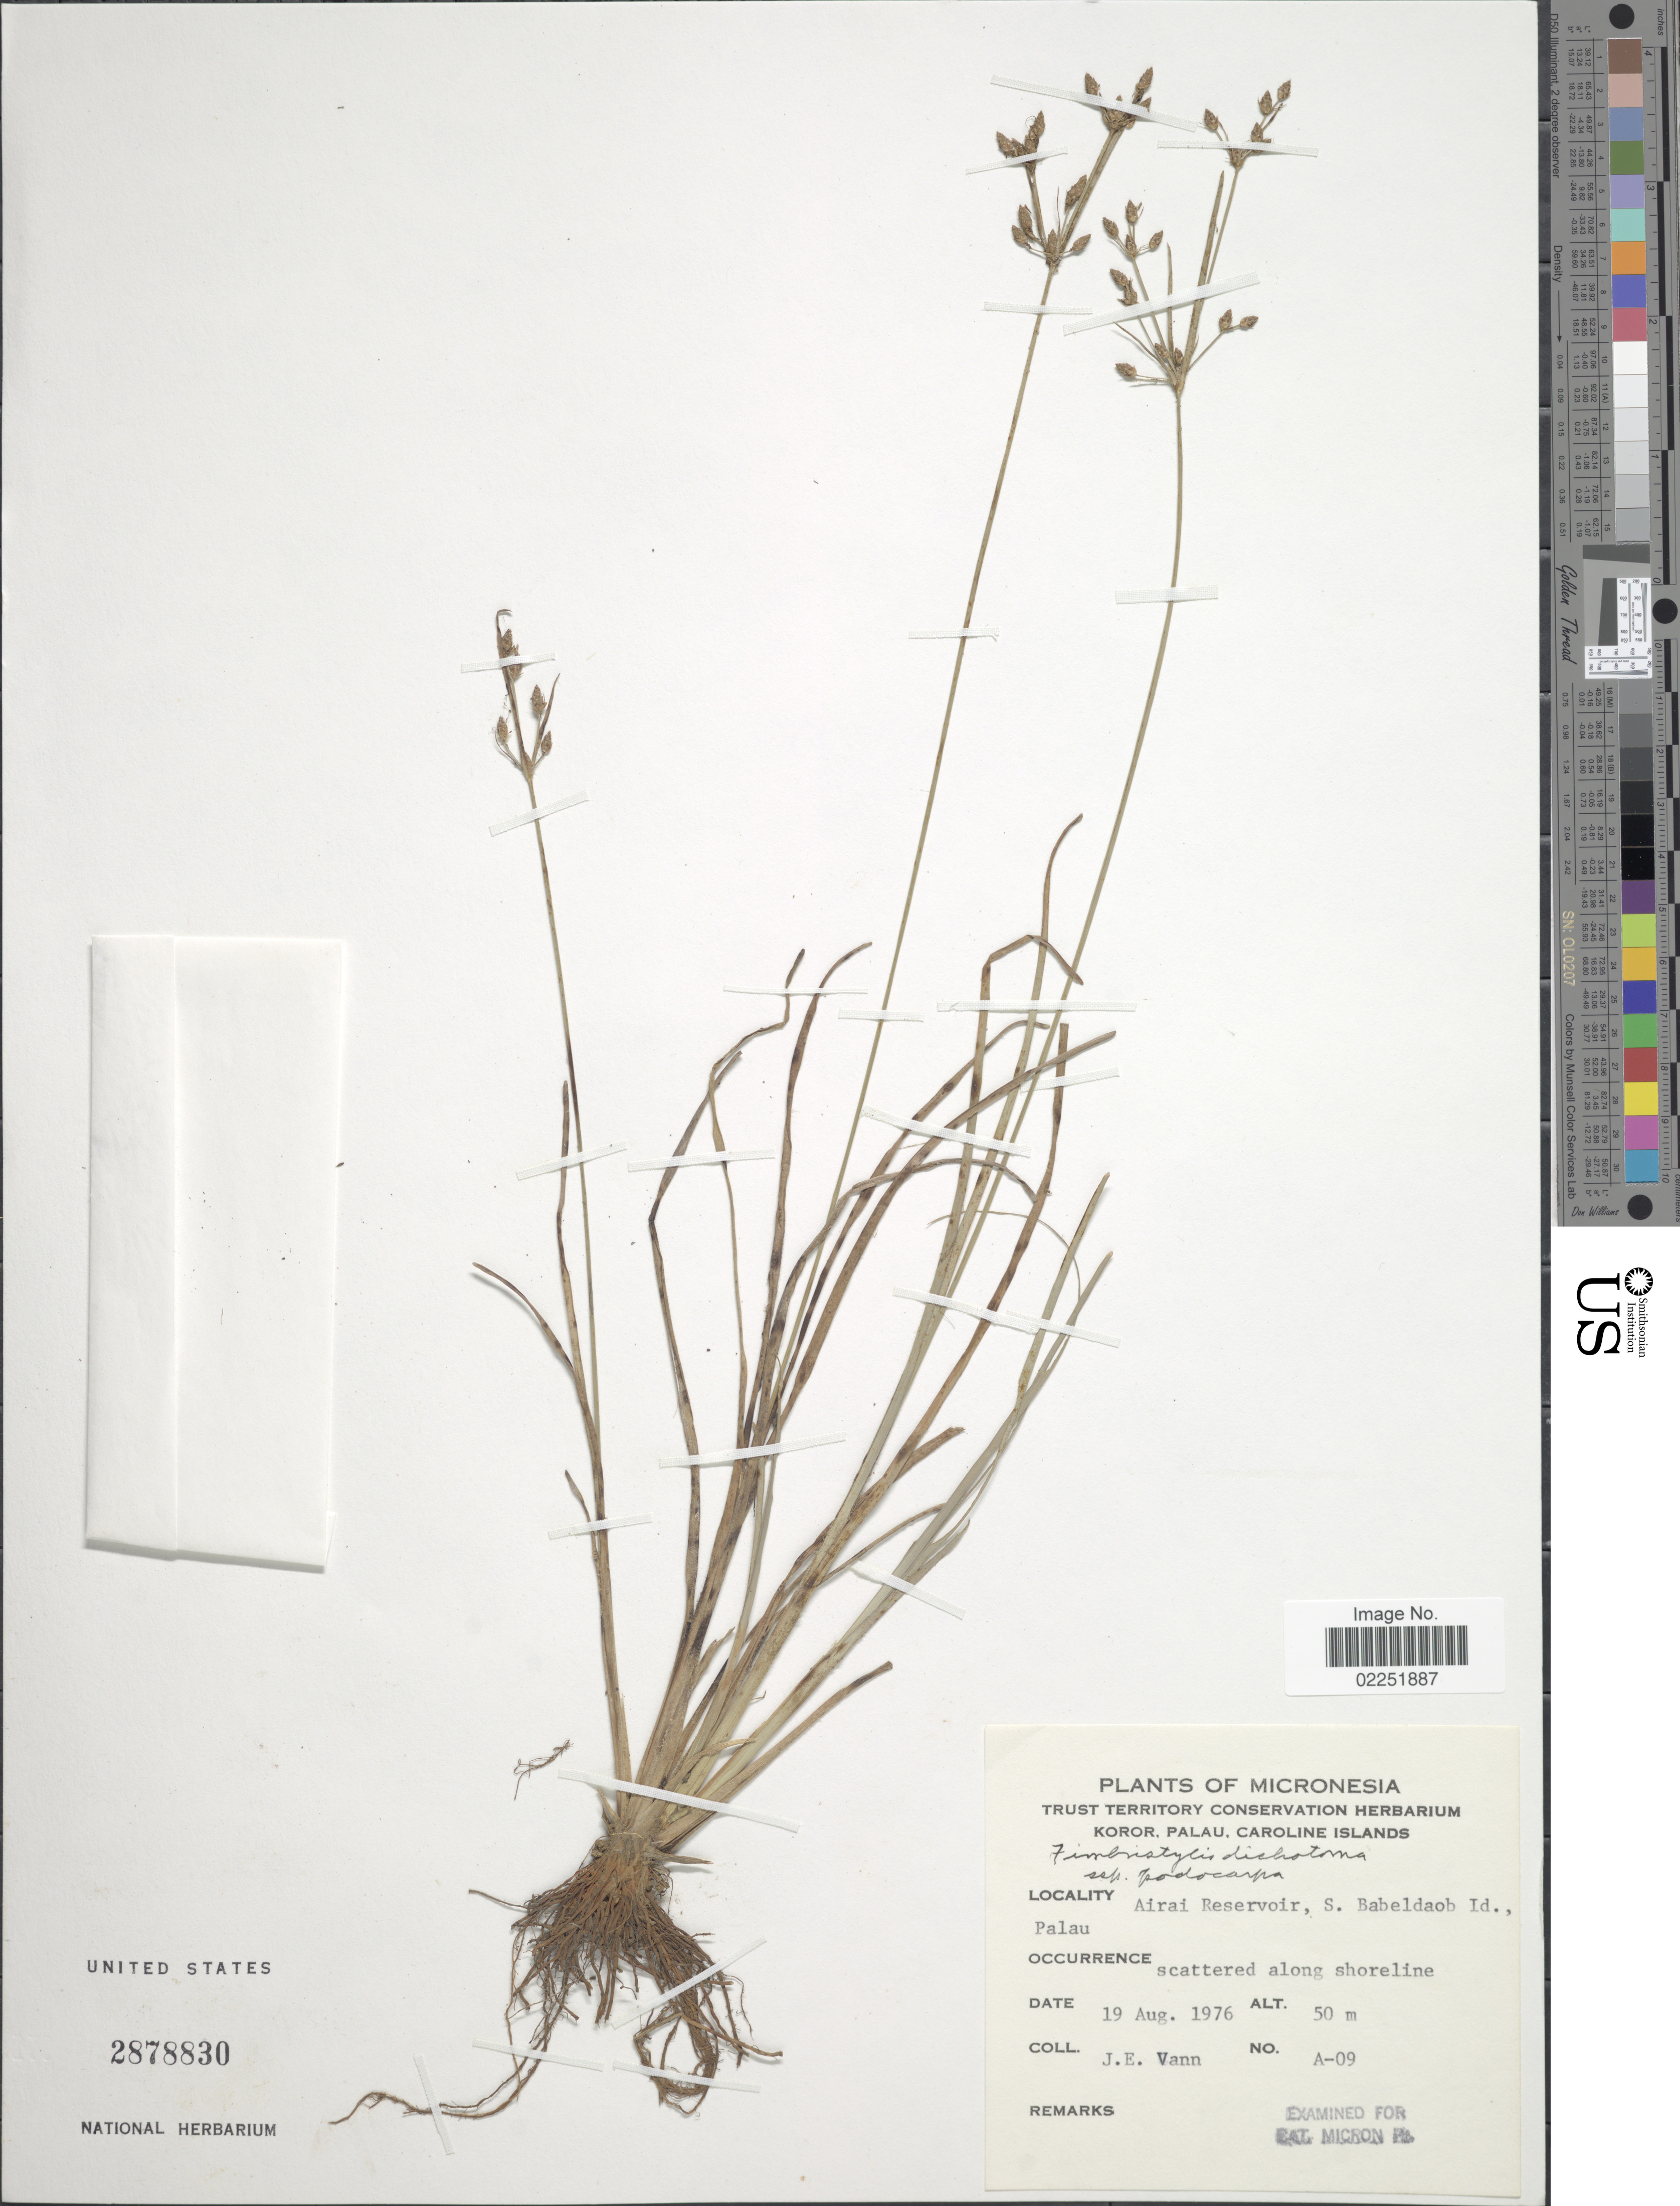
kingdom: Plantae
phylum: Tracheophyta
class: Liliopsida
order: Poales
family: Cyperaceae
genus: Fimbristylis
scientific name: Fimbristylis dichotoma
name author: (L.) Vahl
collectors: J. Vann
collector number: A-90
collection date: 1976-08-19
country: Palau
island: Babeldaob [Babelthuap]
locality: Micronesia, Airai Reservoir, S. Babeldaob Id., Palau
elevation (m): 50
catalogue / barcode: US 2878830